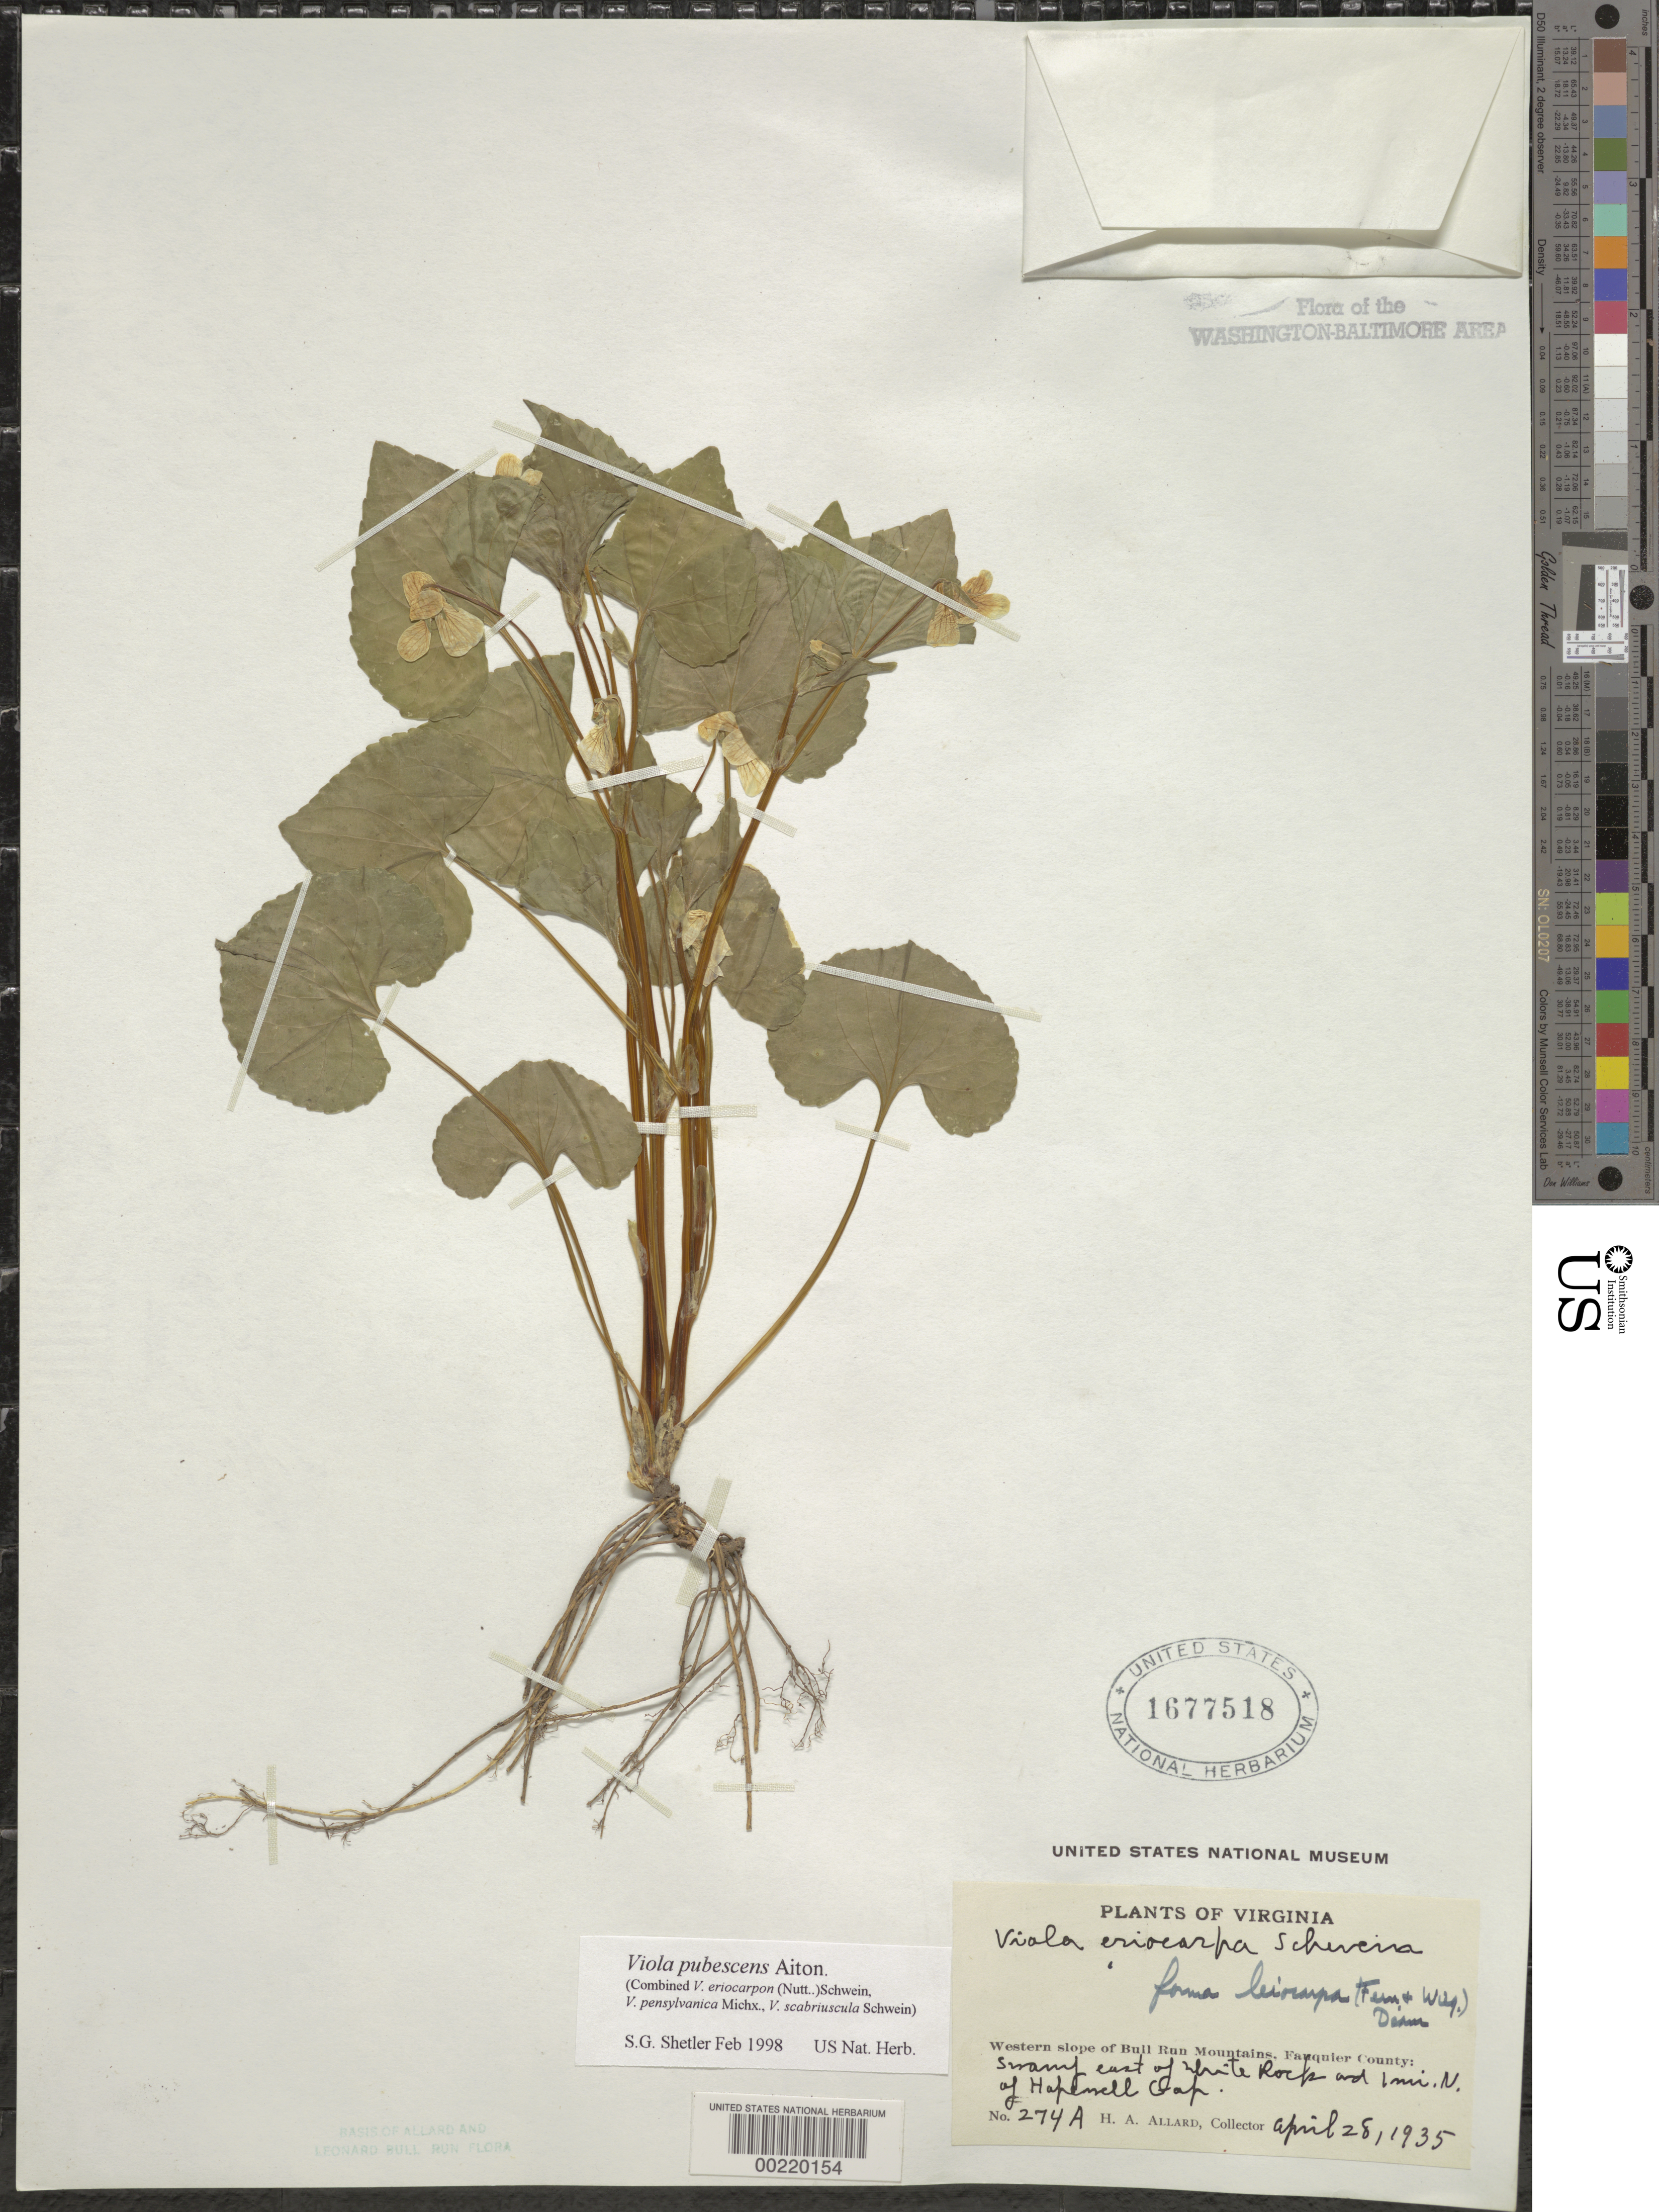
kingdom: Plantae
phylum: Tracheophyta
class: Magnoliopsida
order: Malpighiales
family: Violaceae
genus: Viola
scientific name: Viola pubescens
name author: Aiton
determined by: Shetler, Stanwyn G., (US), NMNH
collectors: H. A. Allard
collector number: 274A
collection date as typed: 28 Apr 1935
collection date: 1935-04-28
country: United States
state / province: Virginia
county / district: Fauquier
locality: East of White Rocks, north of Hopewell Gap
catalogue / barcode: US 1677518